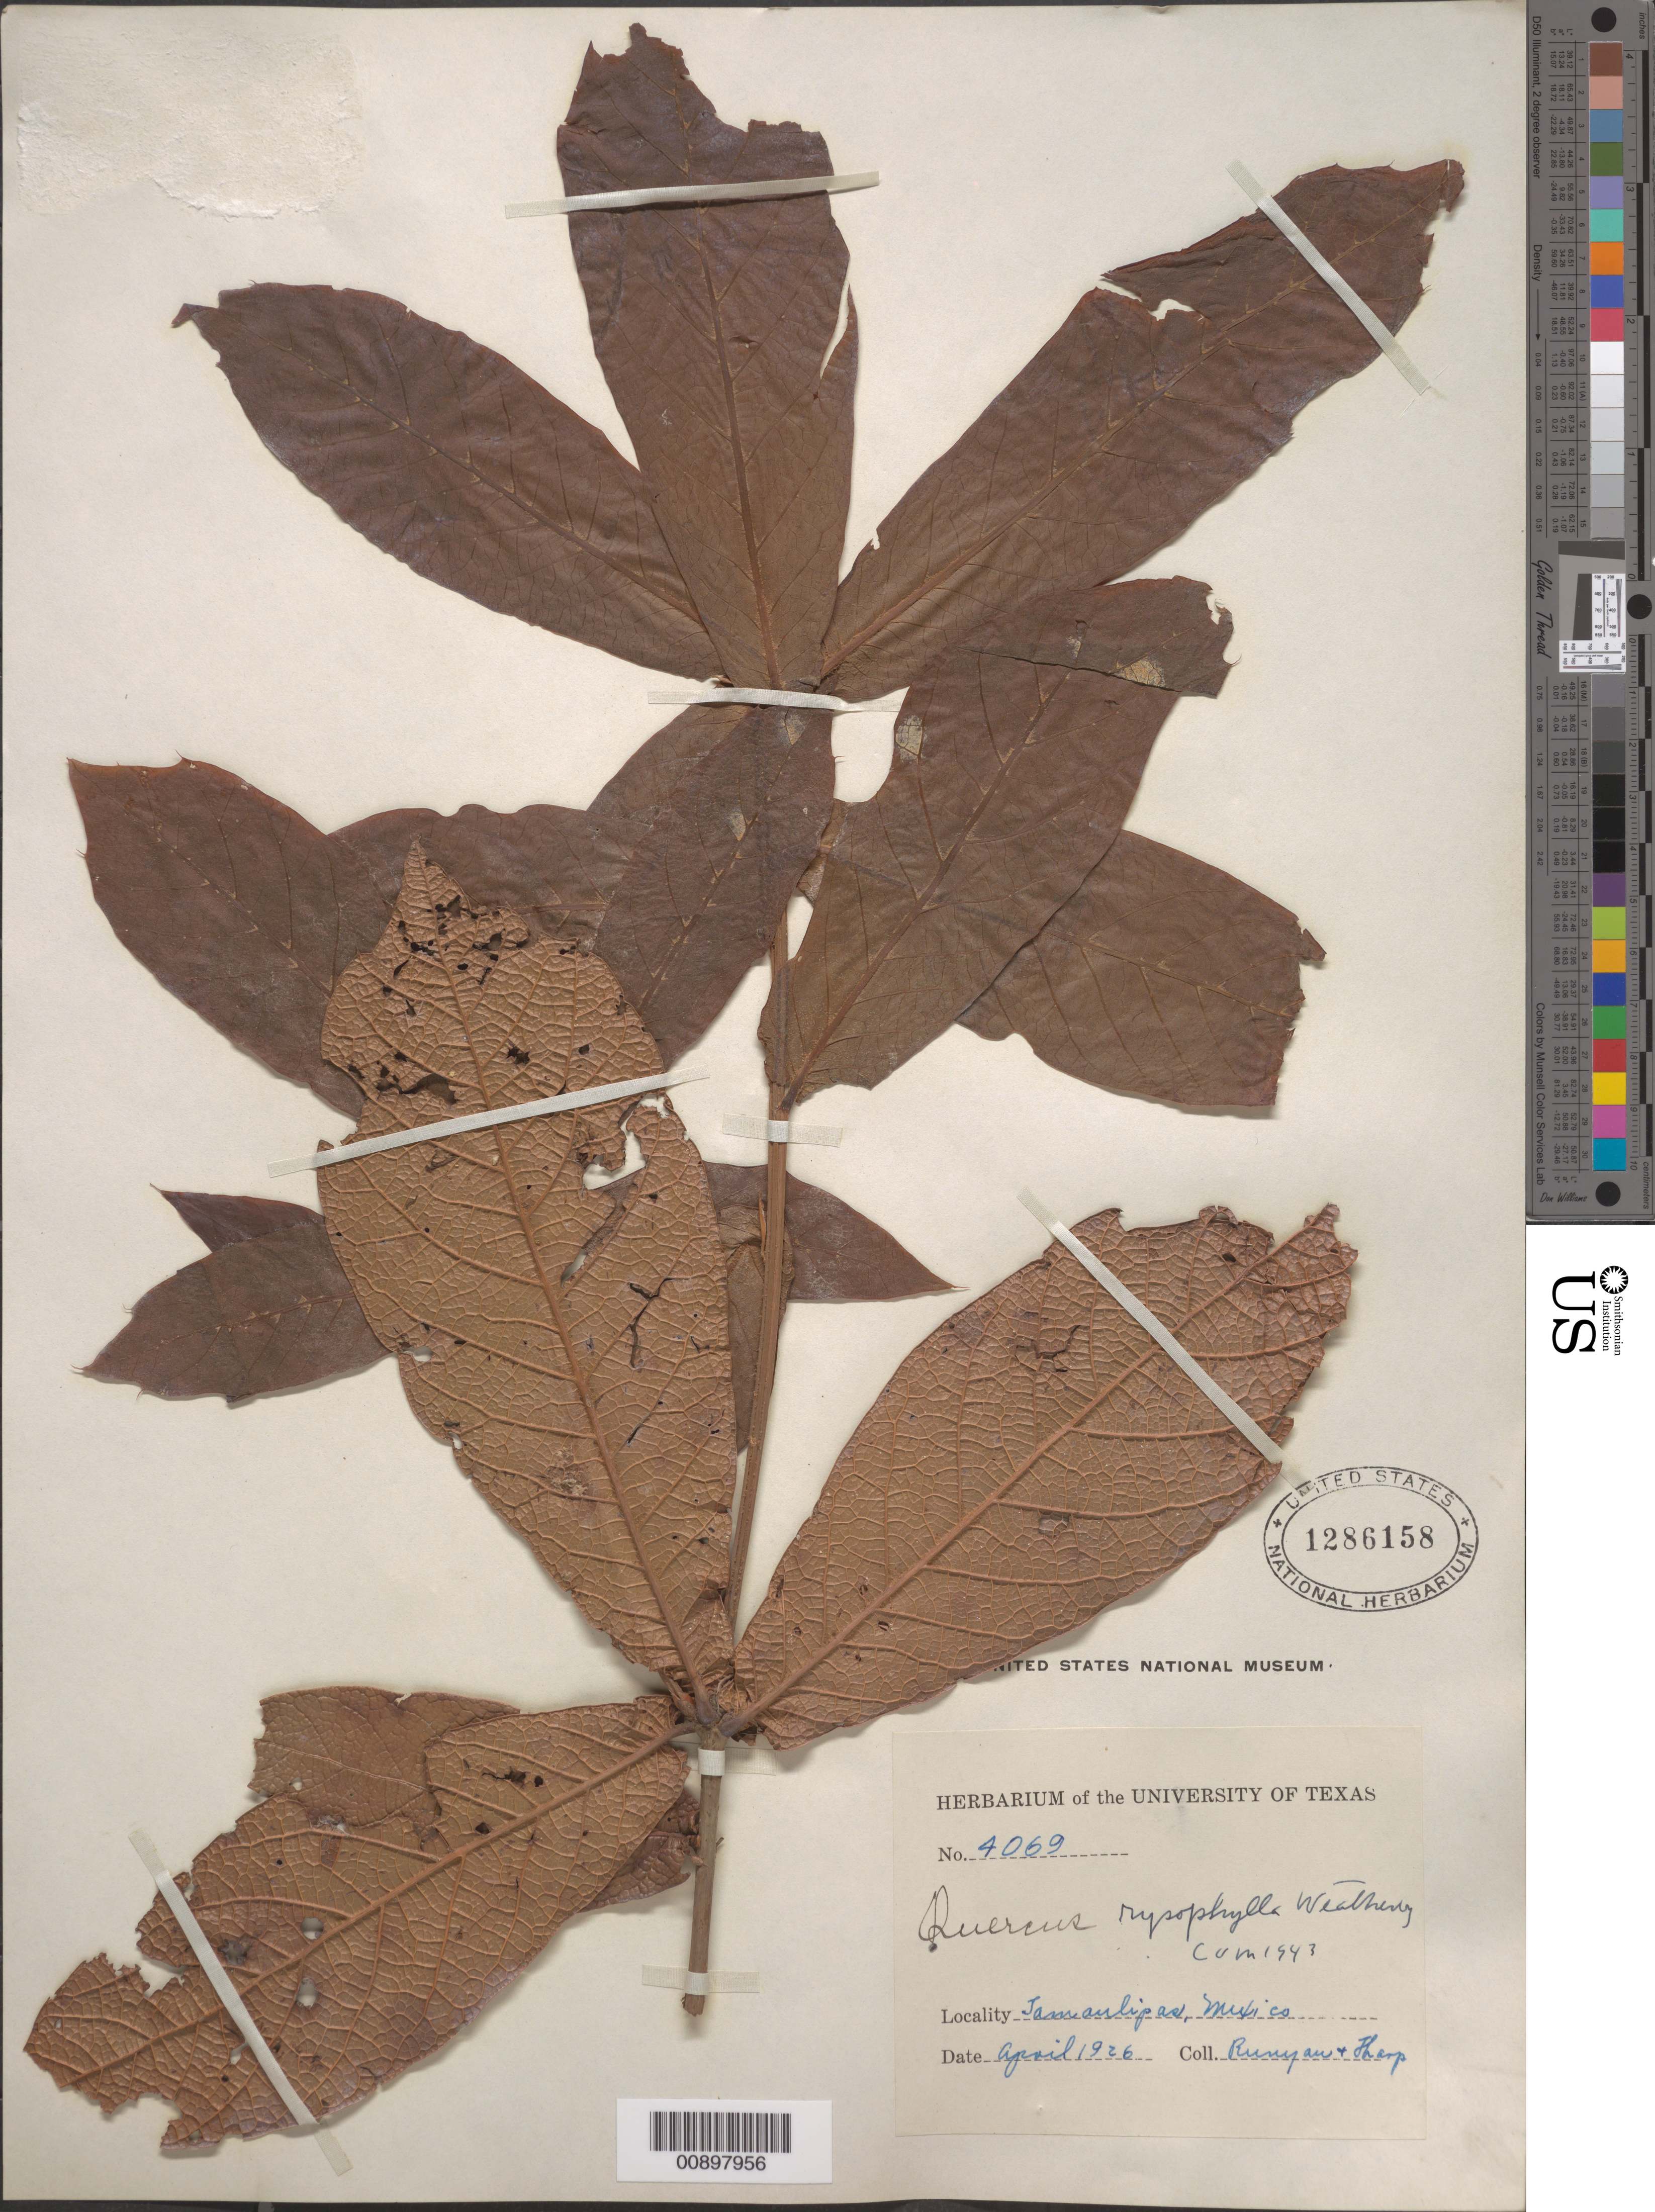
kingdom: Plantae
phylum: Tracheophyta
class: Magnoliopsida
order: Fagales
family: Fagaceae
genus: Quercus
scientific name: Quercus rysophylla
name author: Weath.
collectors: R. Runyon & Tharp, --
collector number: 4069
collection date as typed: Apr 1926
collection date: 1926-04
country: Mexico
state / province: Tamaulipas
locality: Tamaulipas.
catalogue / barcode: US 1286158